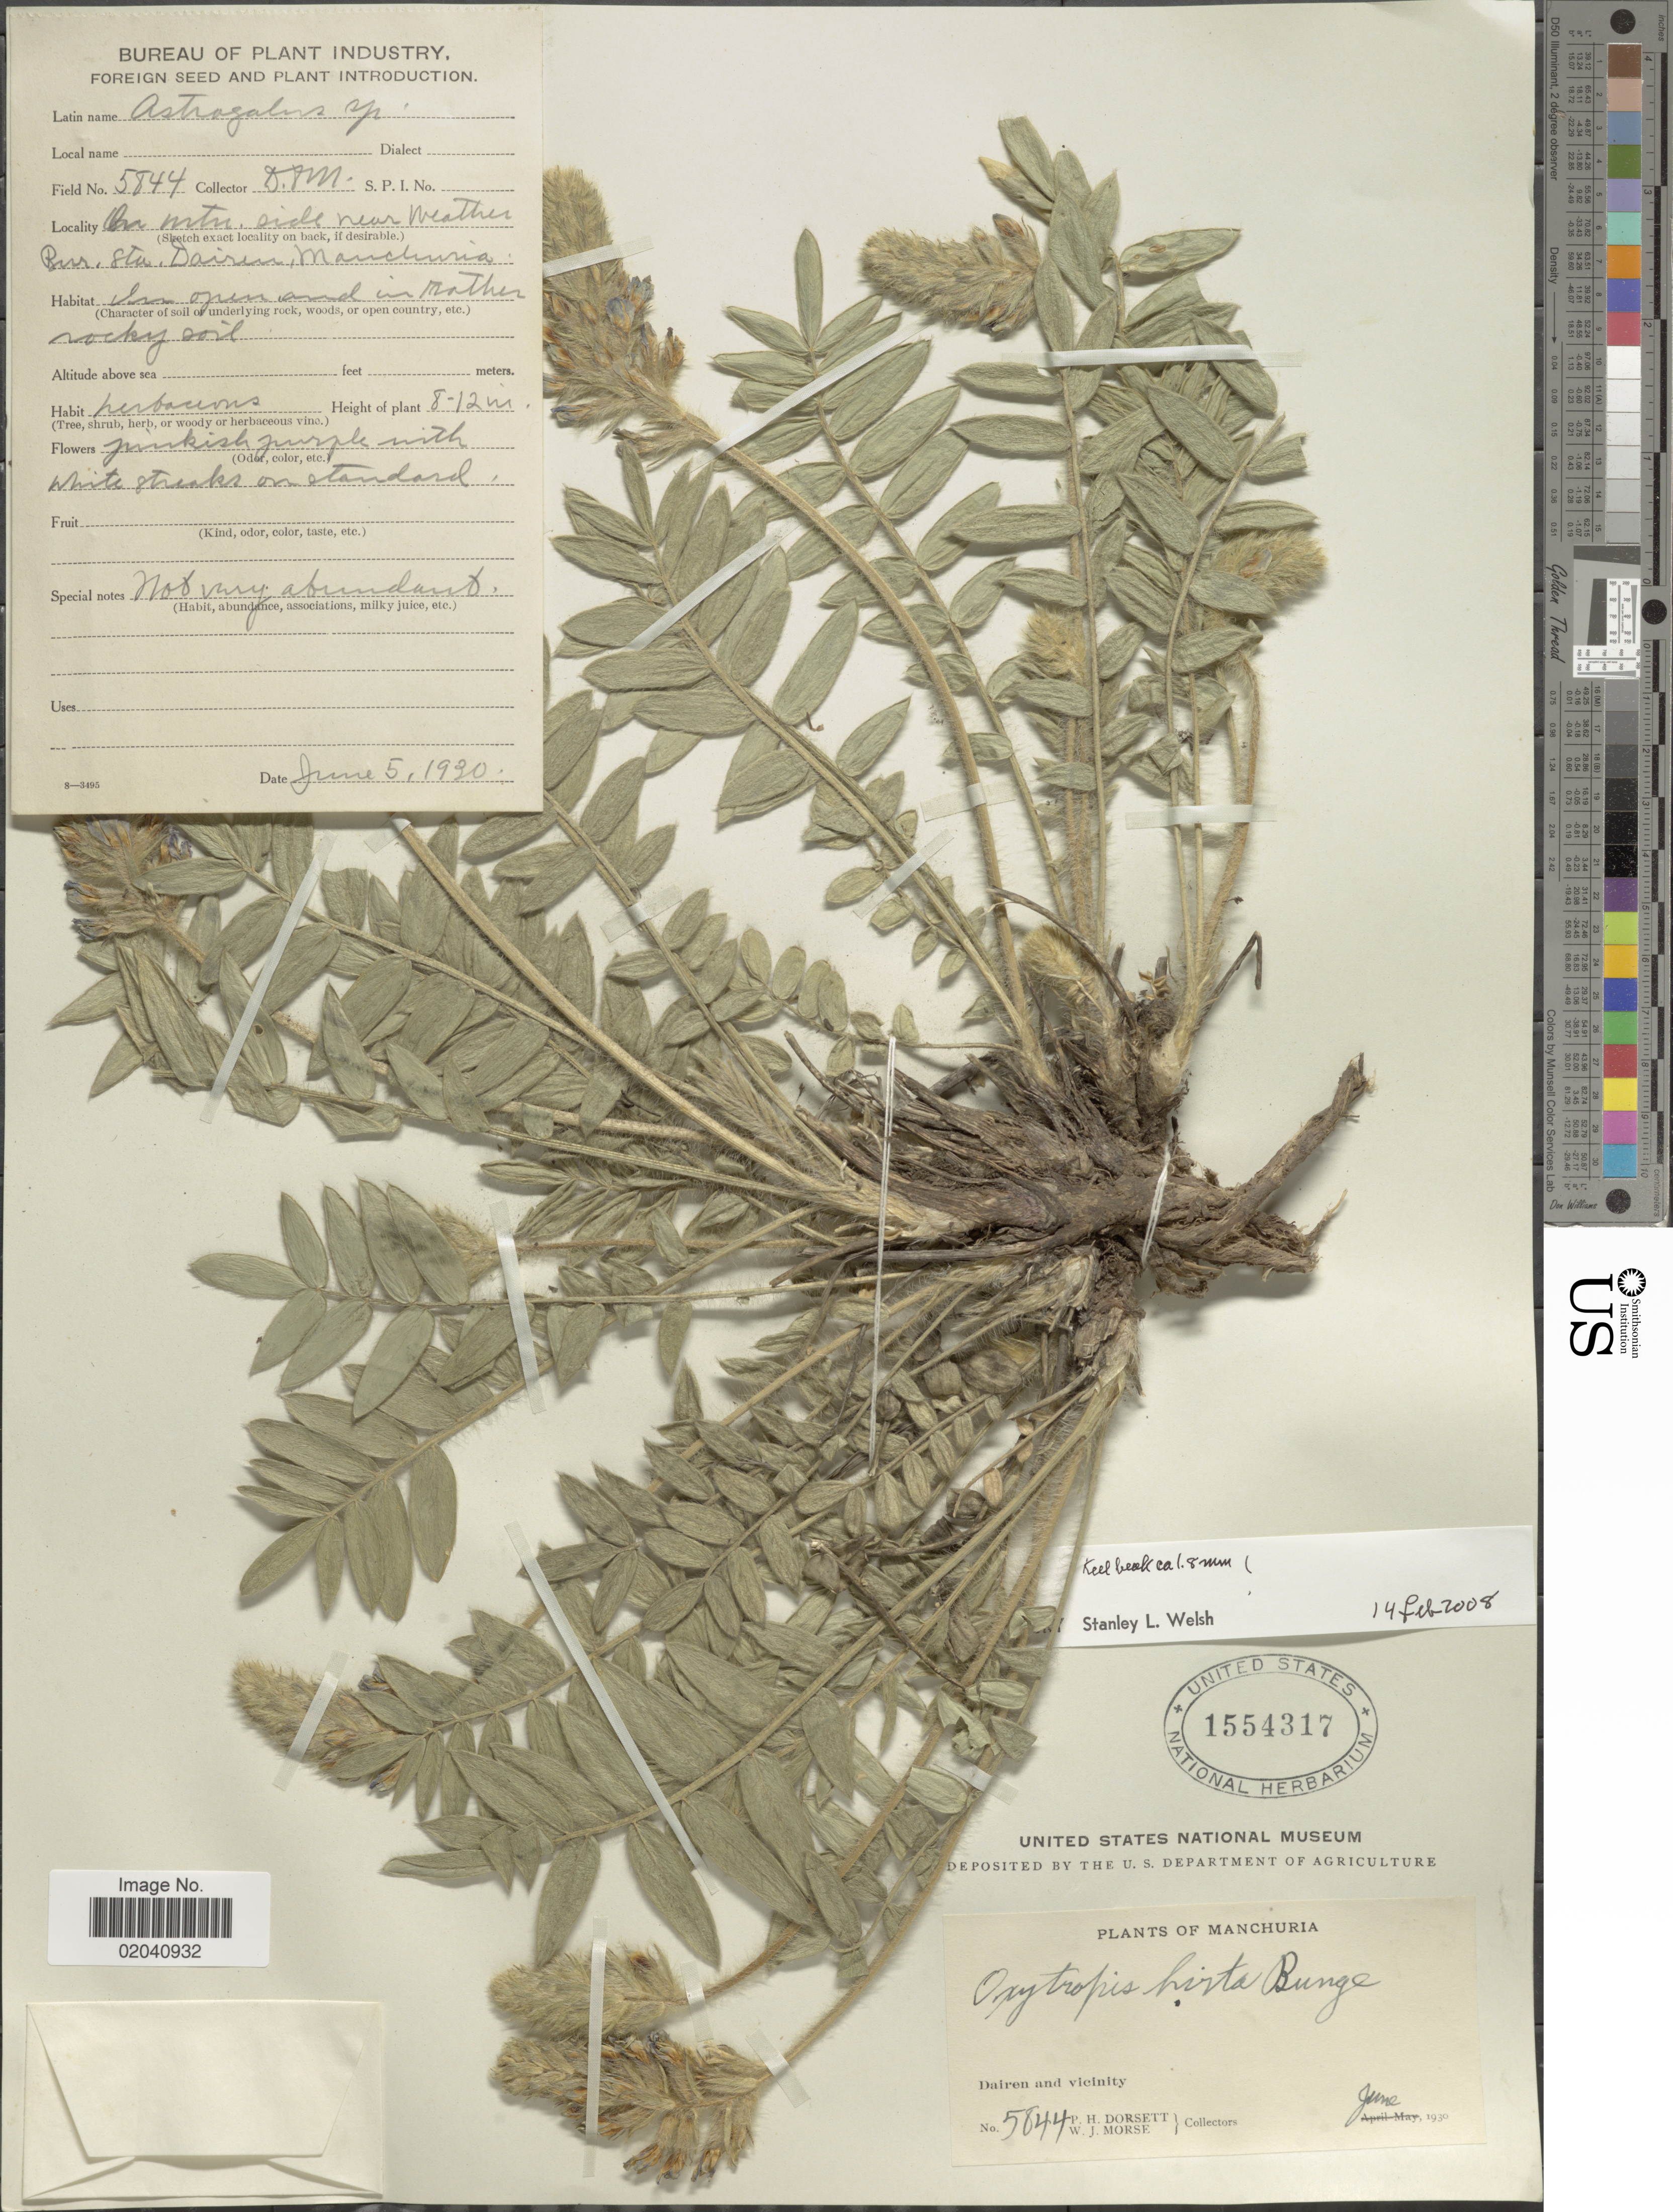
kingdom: Plantae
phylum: Tracheophyta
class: Magnoliopsida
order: Fabales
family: Fabaceae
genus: Oxytropis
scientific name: Oxytropis hirta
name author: Bunge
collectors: P. H. Dorsett & W. J. Morse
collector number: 5844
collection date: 1930-06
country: China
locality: Manchuria, Dairen and vicinity, Ora mtn. side near Weather, Pur. Sta. Dairen, Manchuria, in open nad in rather rocky soil [interpreted]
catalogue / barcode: US 1554317